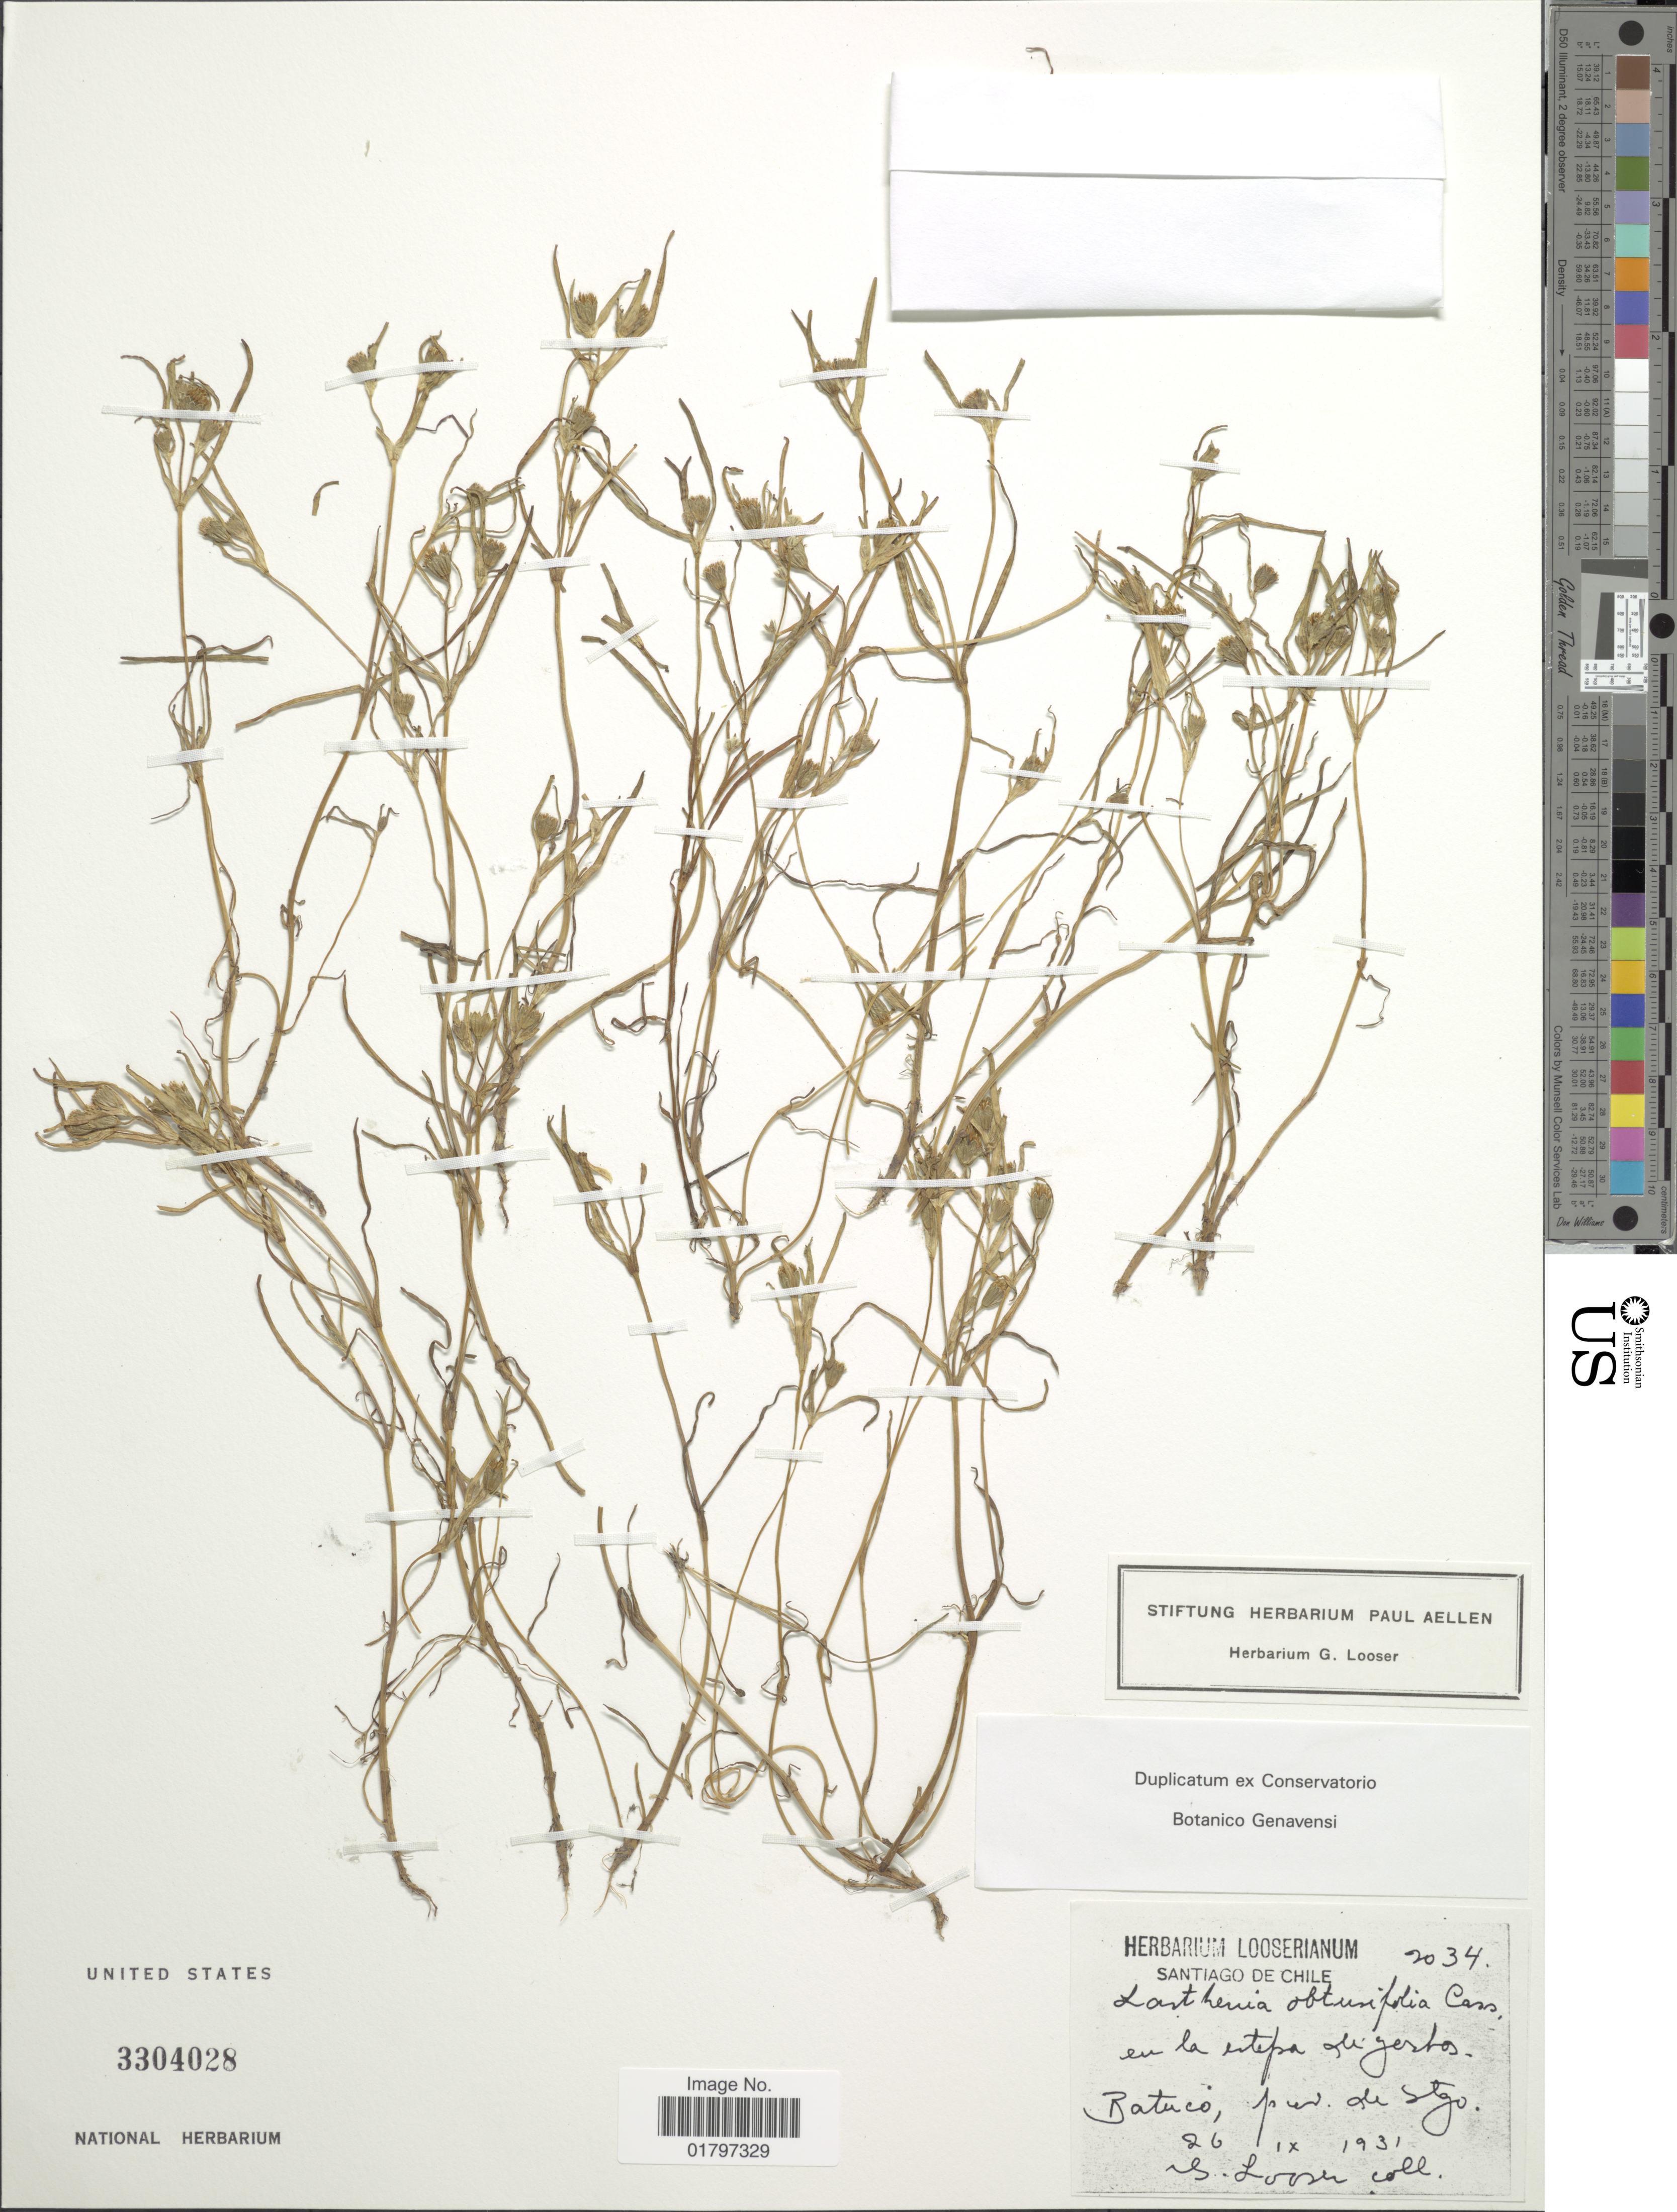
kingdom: Plantae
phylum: Tracheophyta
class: Magnoliopsida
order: Asterales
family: Asteraceae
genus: Lasthenia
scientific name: Lasthenia obtusifolia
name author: Cass.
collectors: G. Looser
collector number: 2034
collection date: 1931-09-26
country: Chile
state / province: Región Metropolitana (RM)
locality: Santiago de Chile. Batuco, prov. de Stgo.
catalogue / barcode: US 3304028